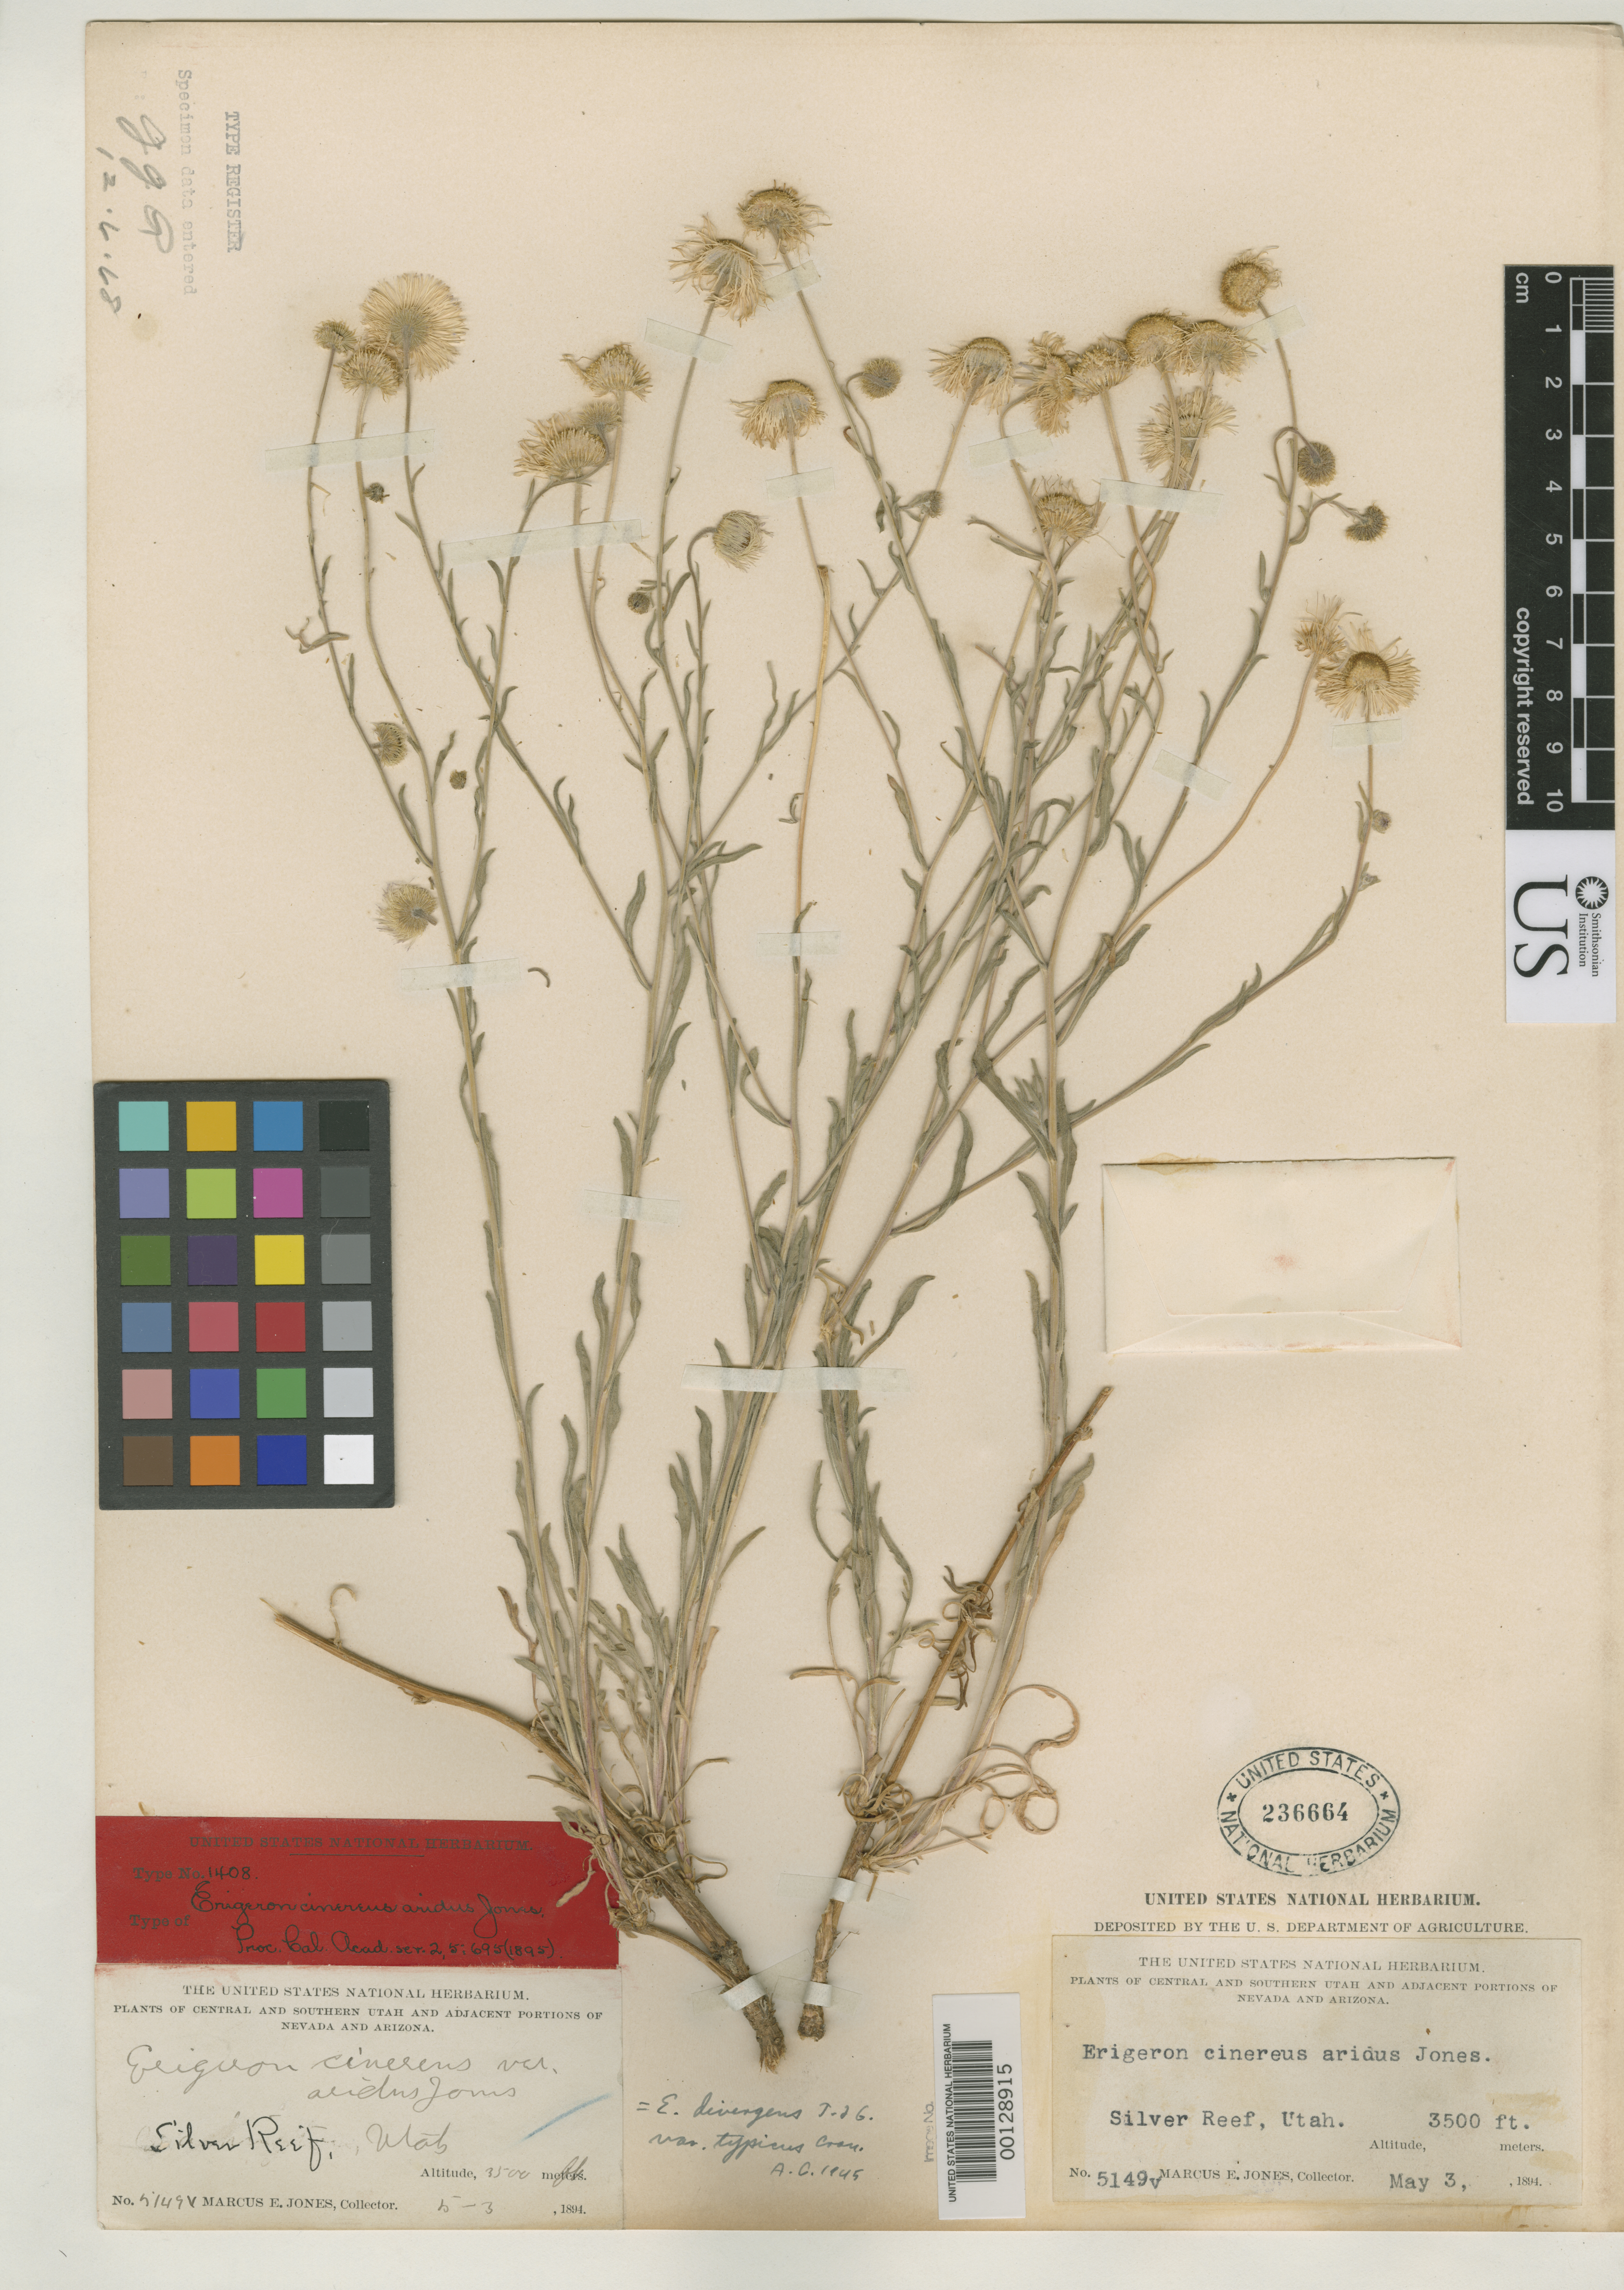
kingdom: Plantae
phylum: Tracheophyta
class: Magnoliopsida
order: Asterales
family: Asteraceae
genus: Erigeron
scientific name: Erigeron cinereus var. aridus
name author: M.E. Jones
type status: Isotype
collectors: M. E. Jones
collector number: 5149v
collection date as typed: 03 May 1894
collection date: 1894-05-03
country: United States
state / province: Utah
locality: Silver Reef.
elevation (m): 3500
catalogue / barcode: US 236664